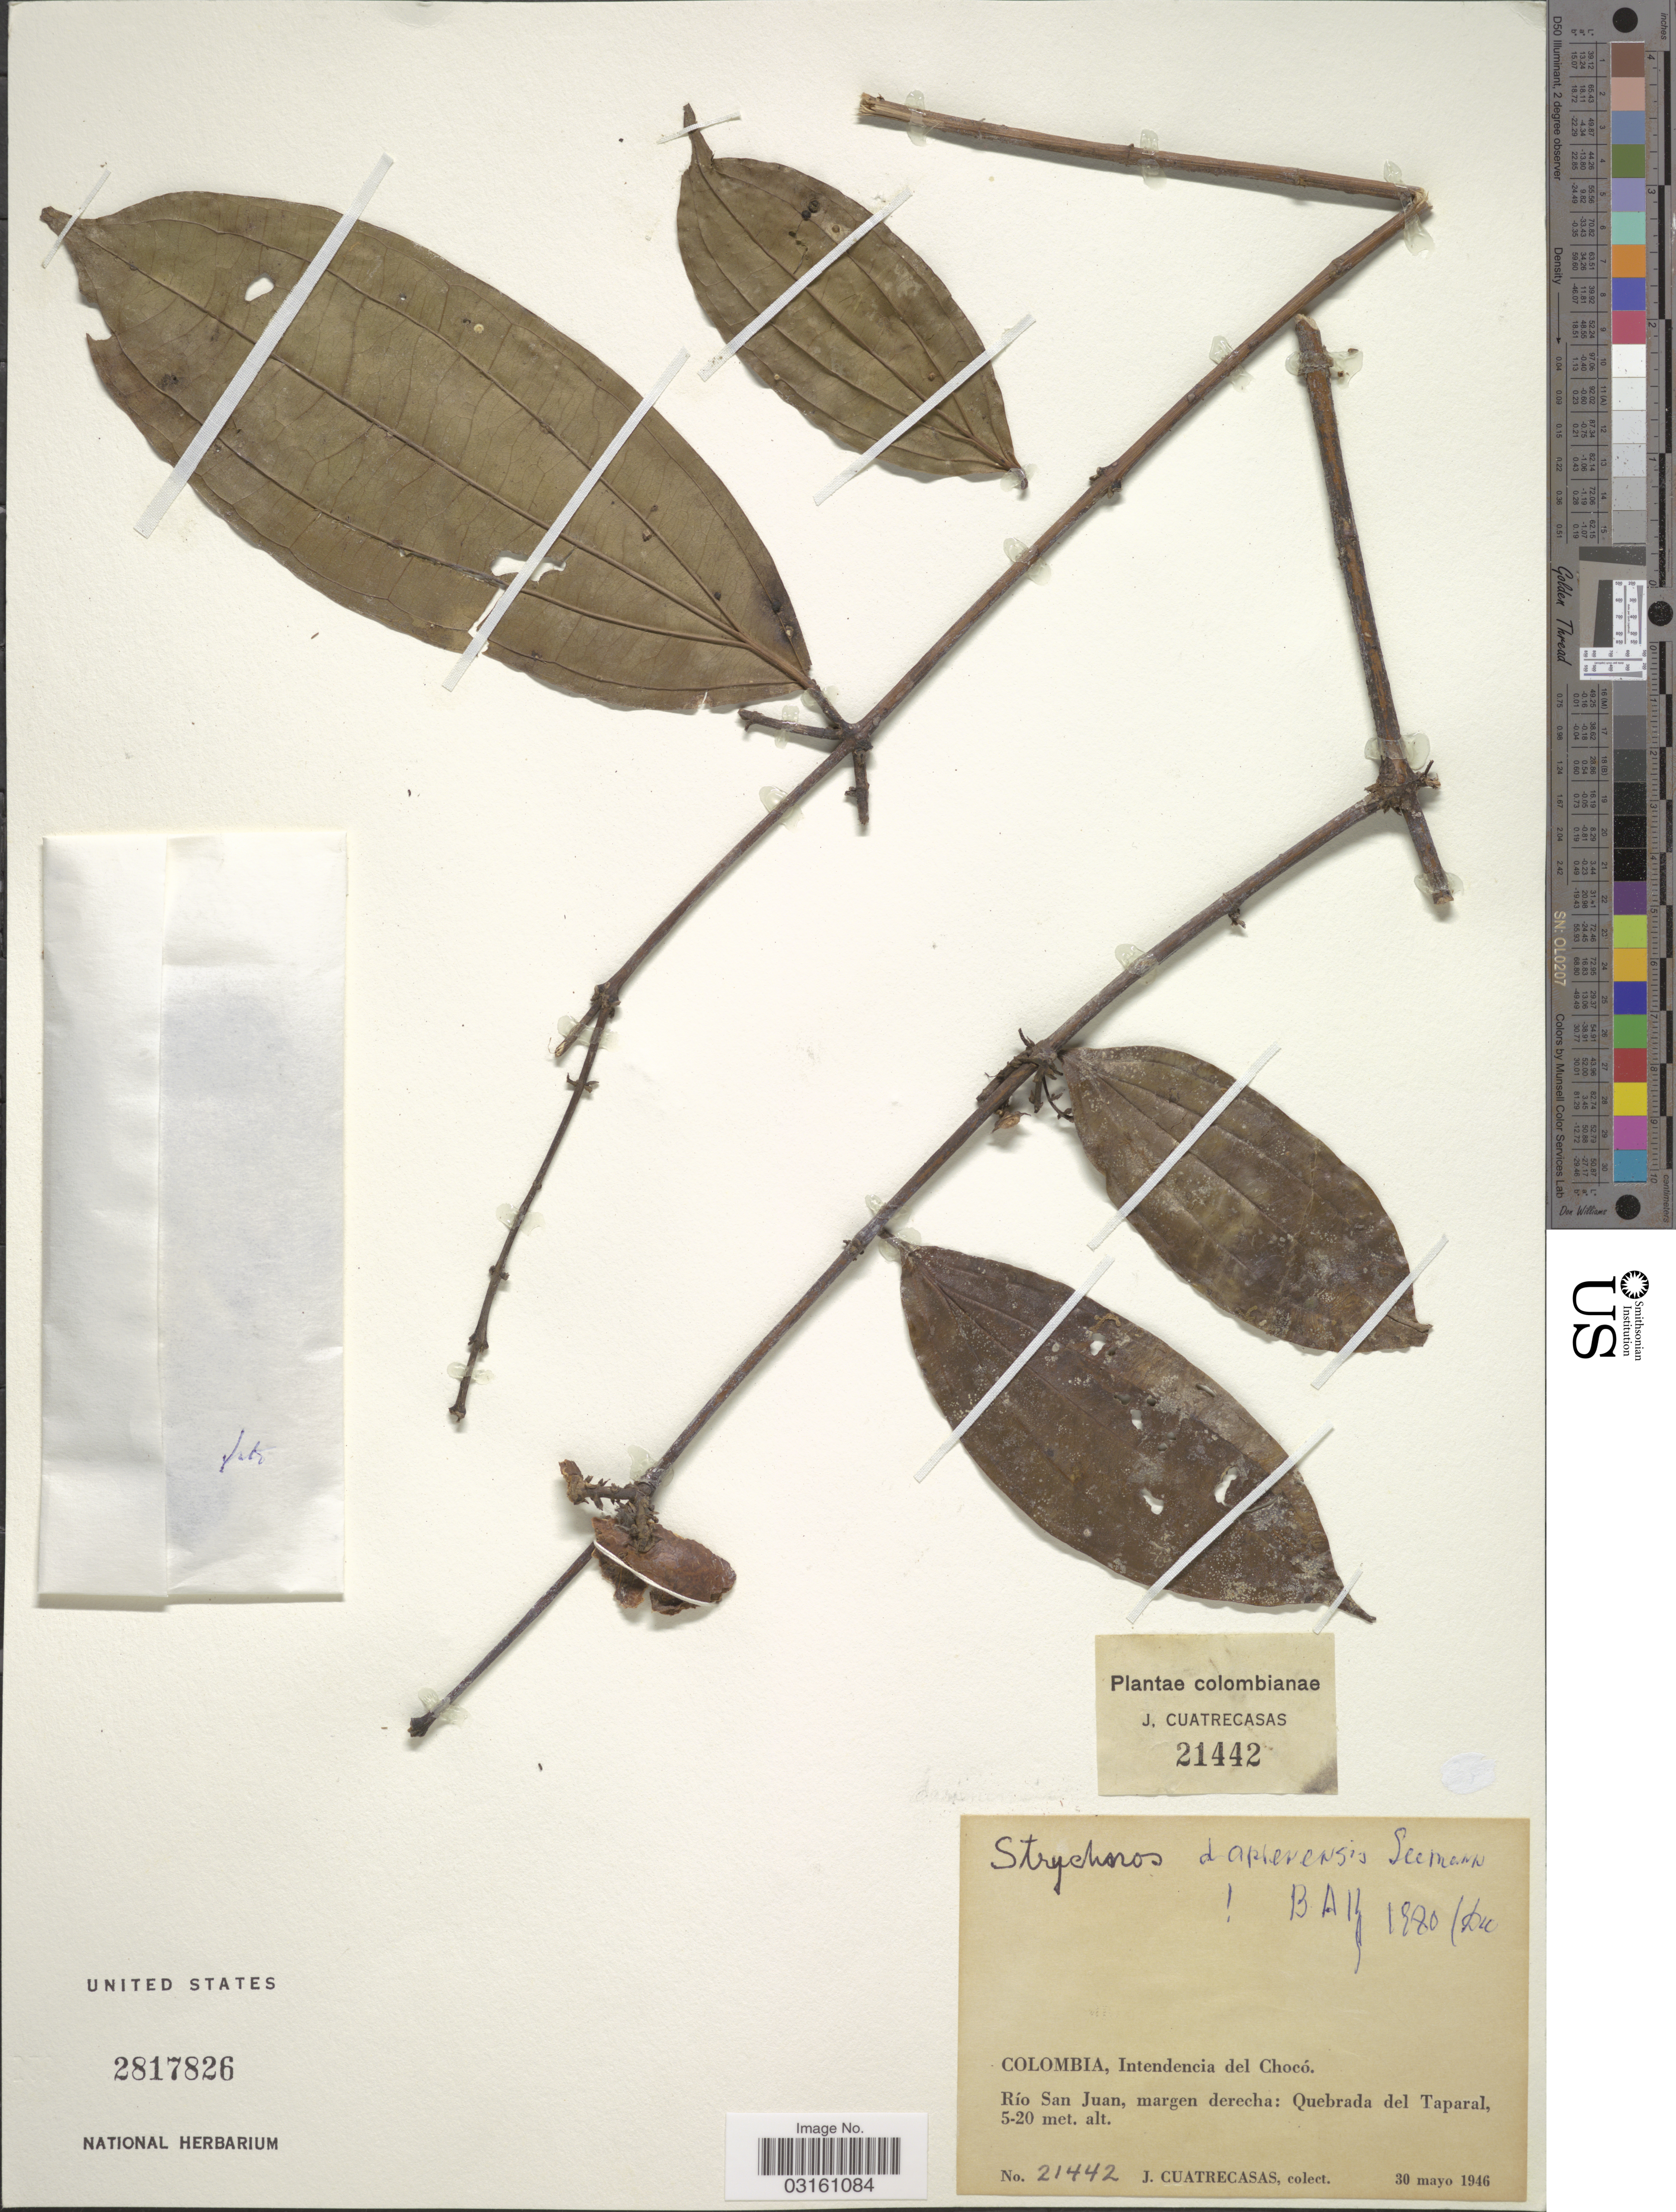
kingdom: Plantae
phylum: Tracheophyta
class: Magnoliopsida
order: Gentianales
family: Loganiaceae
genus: Strychnos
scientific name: Strychnos bredemeyeri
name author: (Schult.) Sprague & Sandwith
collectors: J. Cuatrecasas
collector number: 21442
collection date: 1946-05-30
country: Colombia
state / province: Chocó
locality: Intendencia del Chocó. Río San Juan, margen derecha: Quebrada del Taparal.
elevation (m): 5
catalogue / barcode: US 2817826